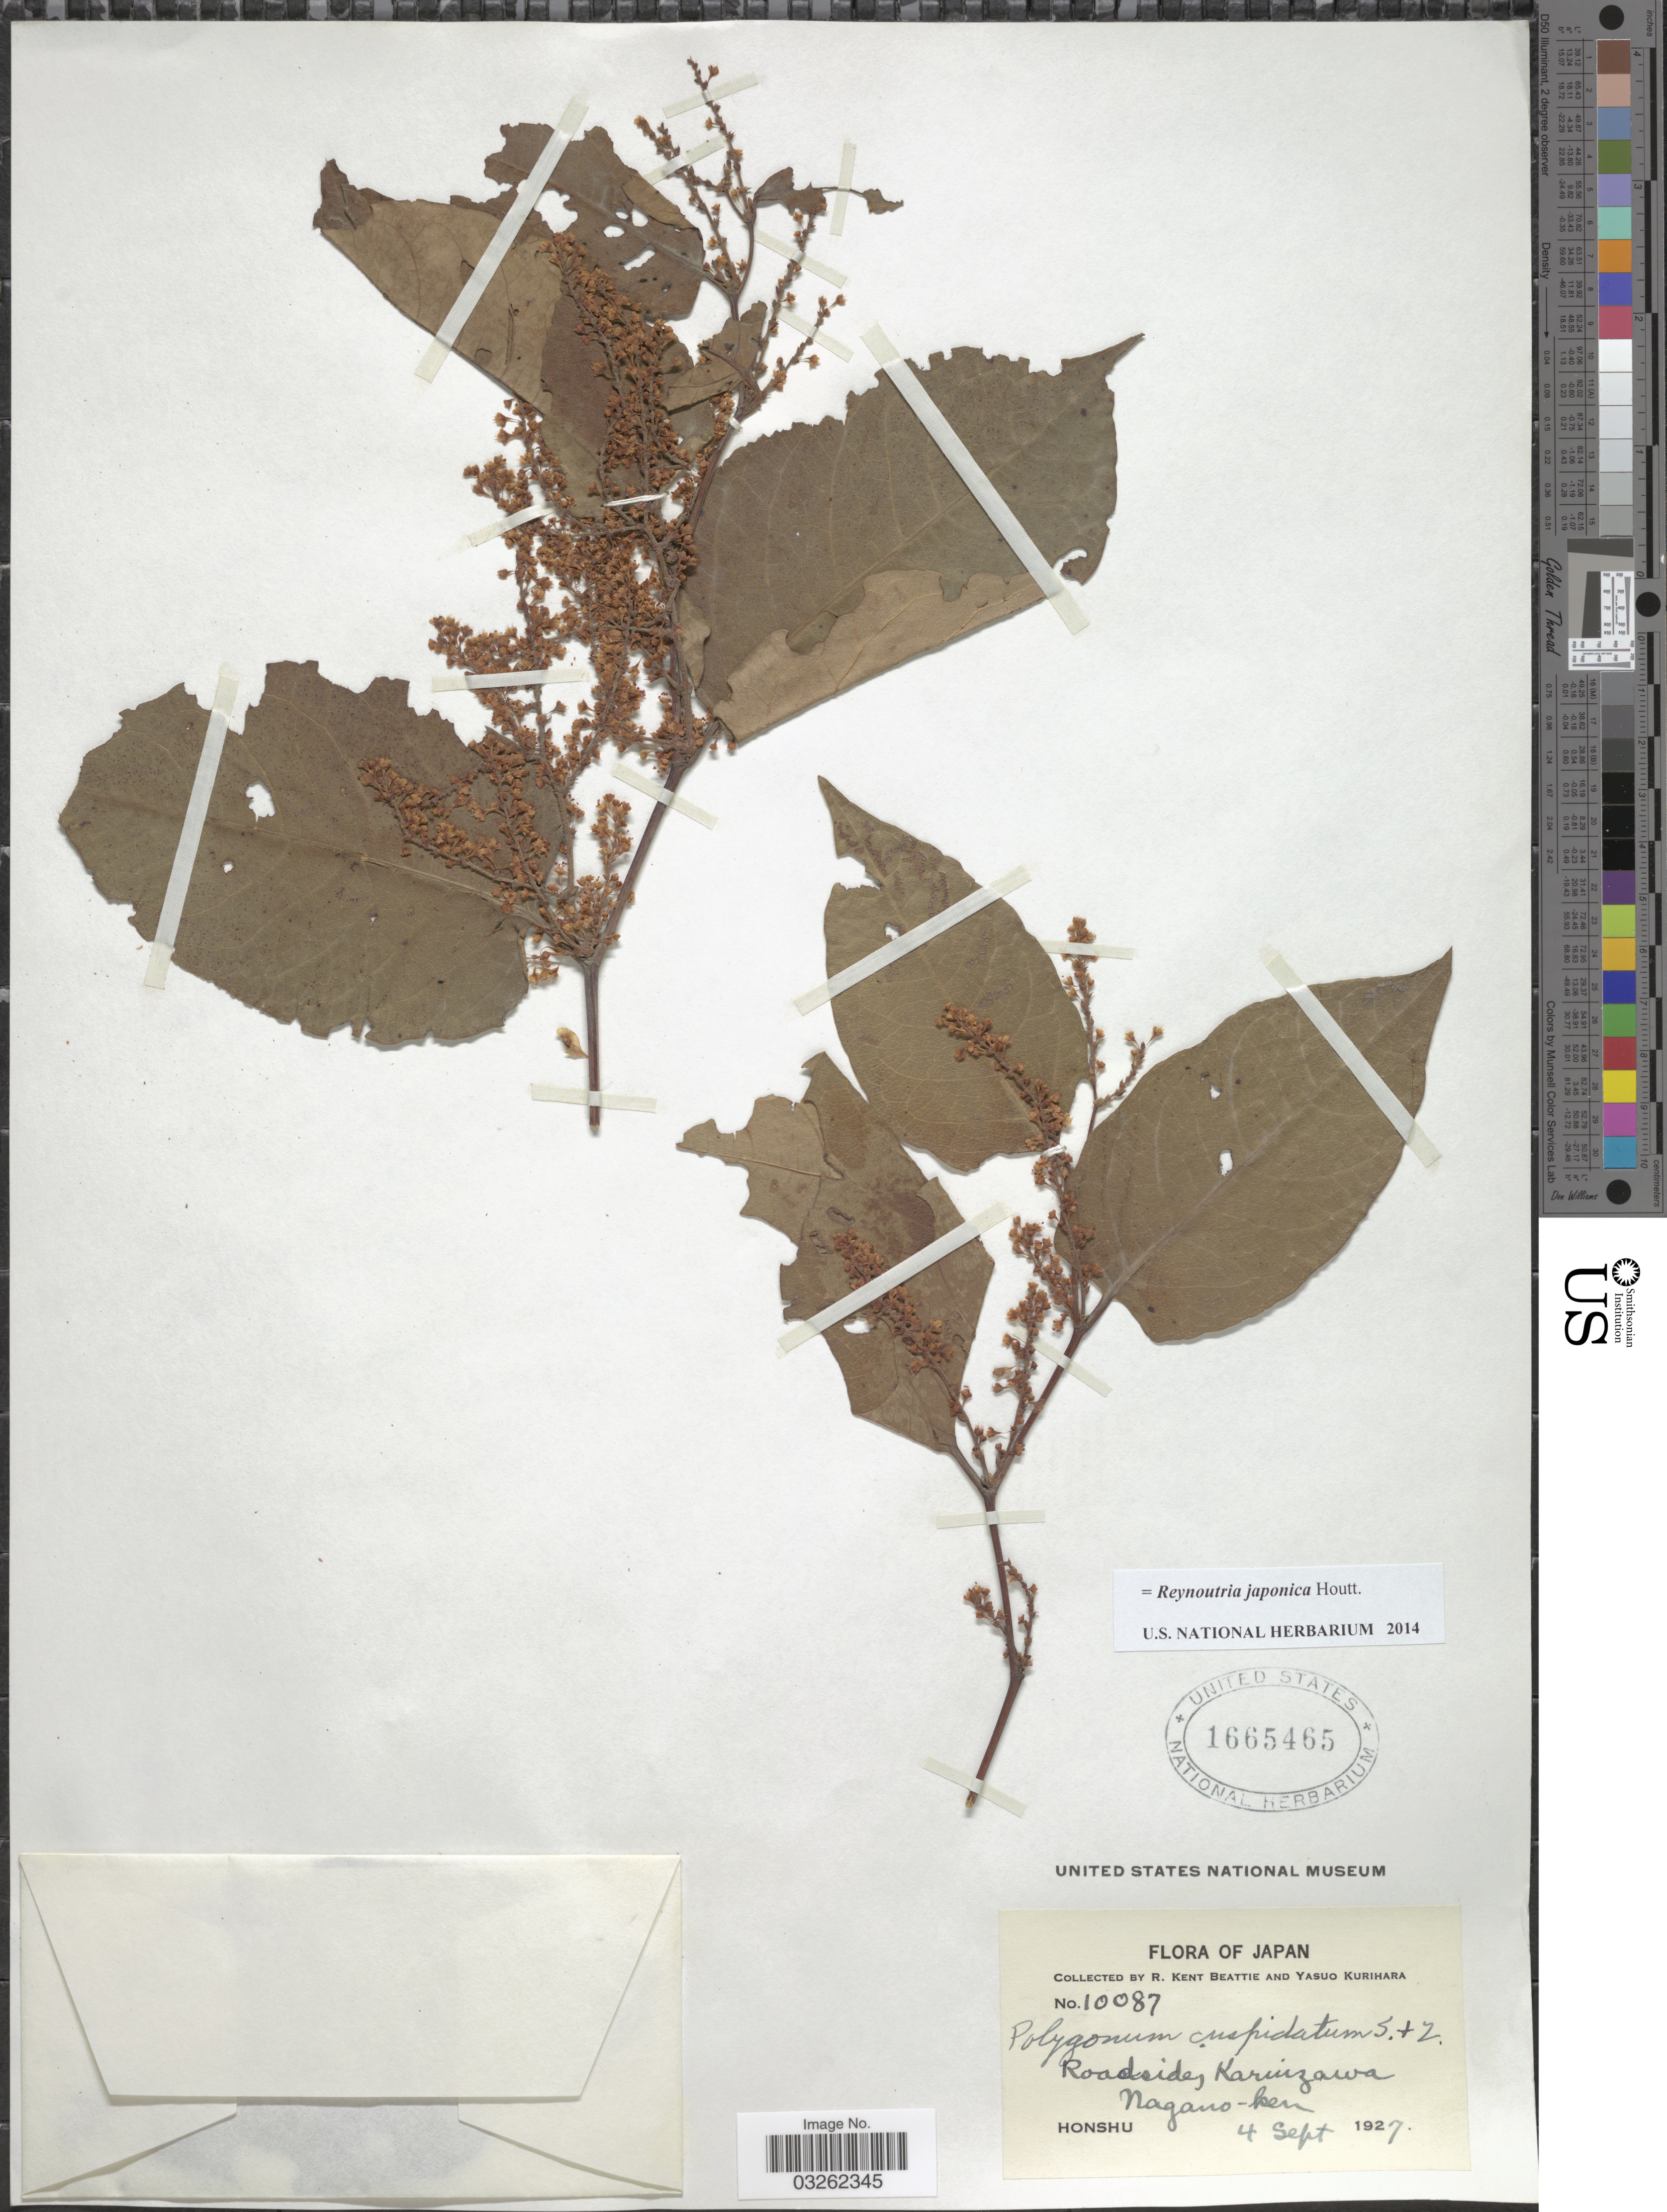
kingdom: Plantae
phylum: Tracheophyta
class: Magnoliopsida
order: Caryophyllales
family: Polygonaceae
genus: Reynoutria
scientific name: Reynoutria japonica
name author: Houtt.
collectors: R. K. Beattie & Y. Kurihara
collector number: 10087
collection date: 1927-09-04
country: Japan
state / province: Nagano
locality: Roadside, Karuizawa, Nagano-ken. Honshu.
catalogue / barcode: US 1665465